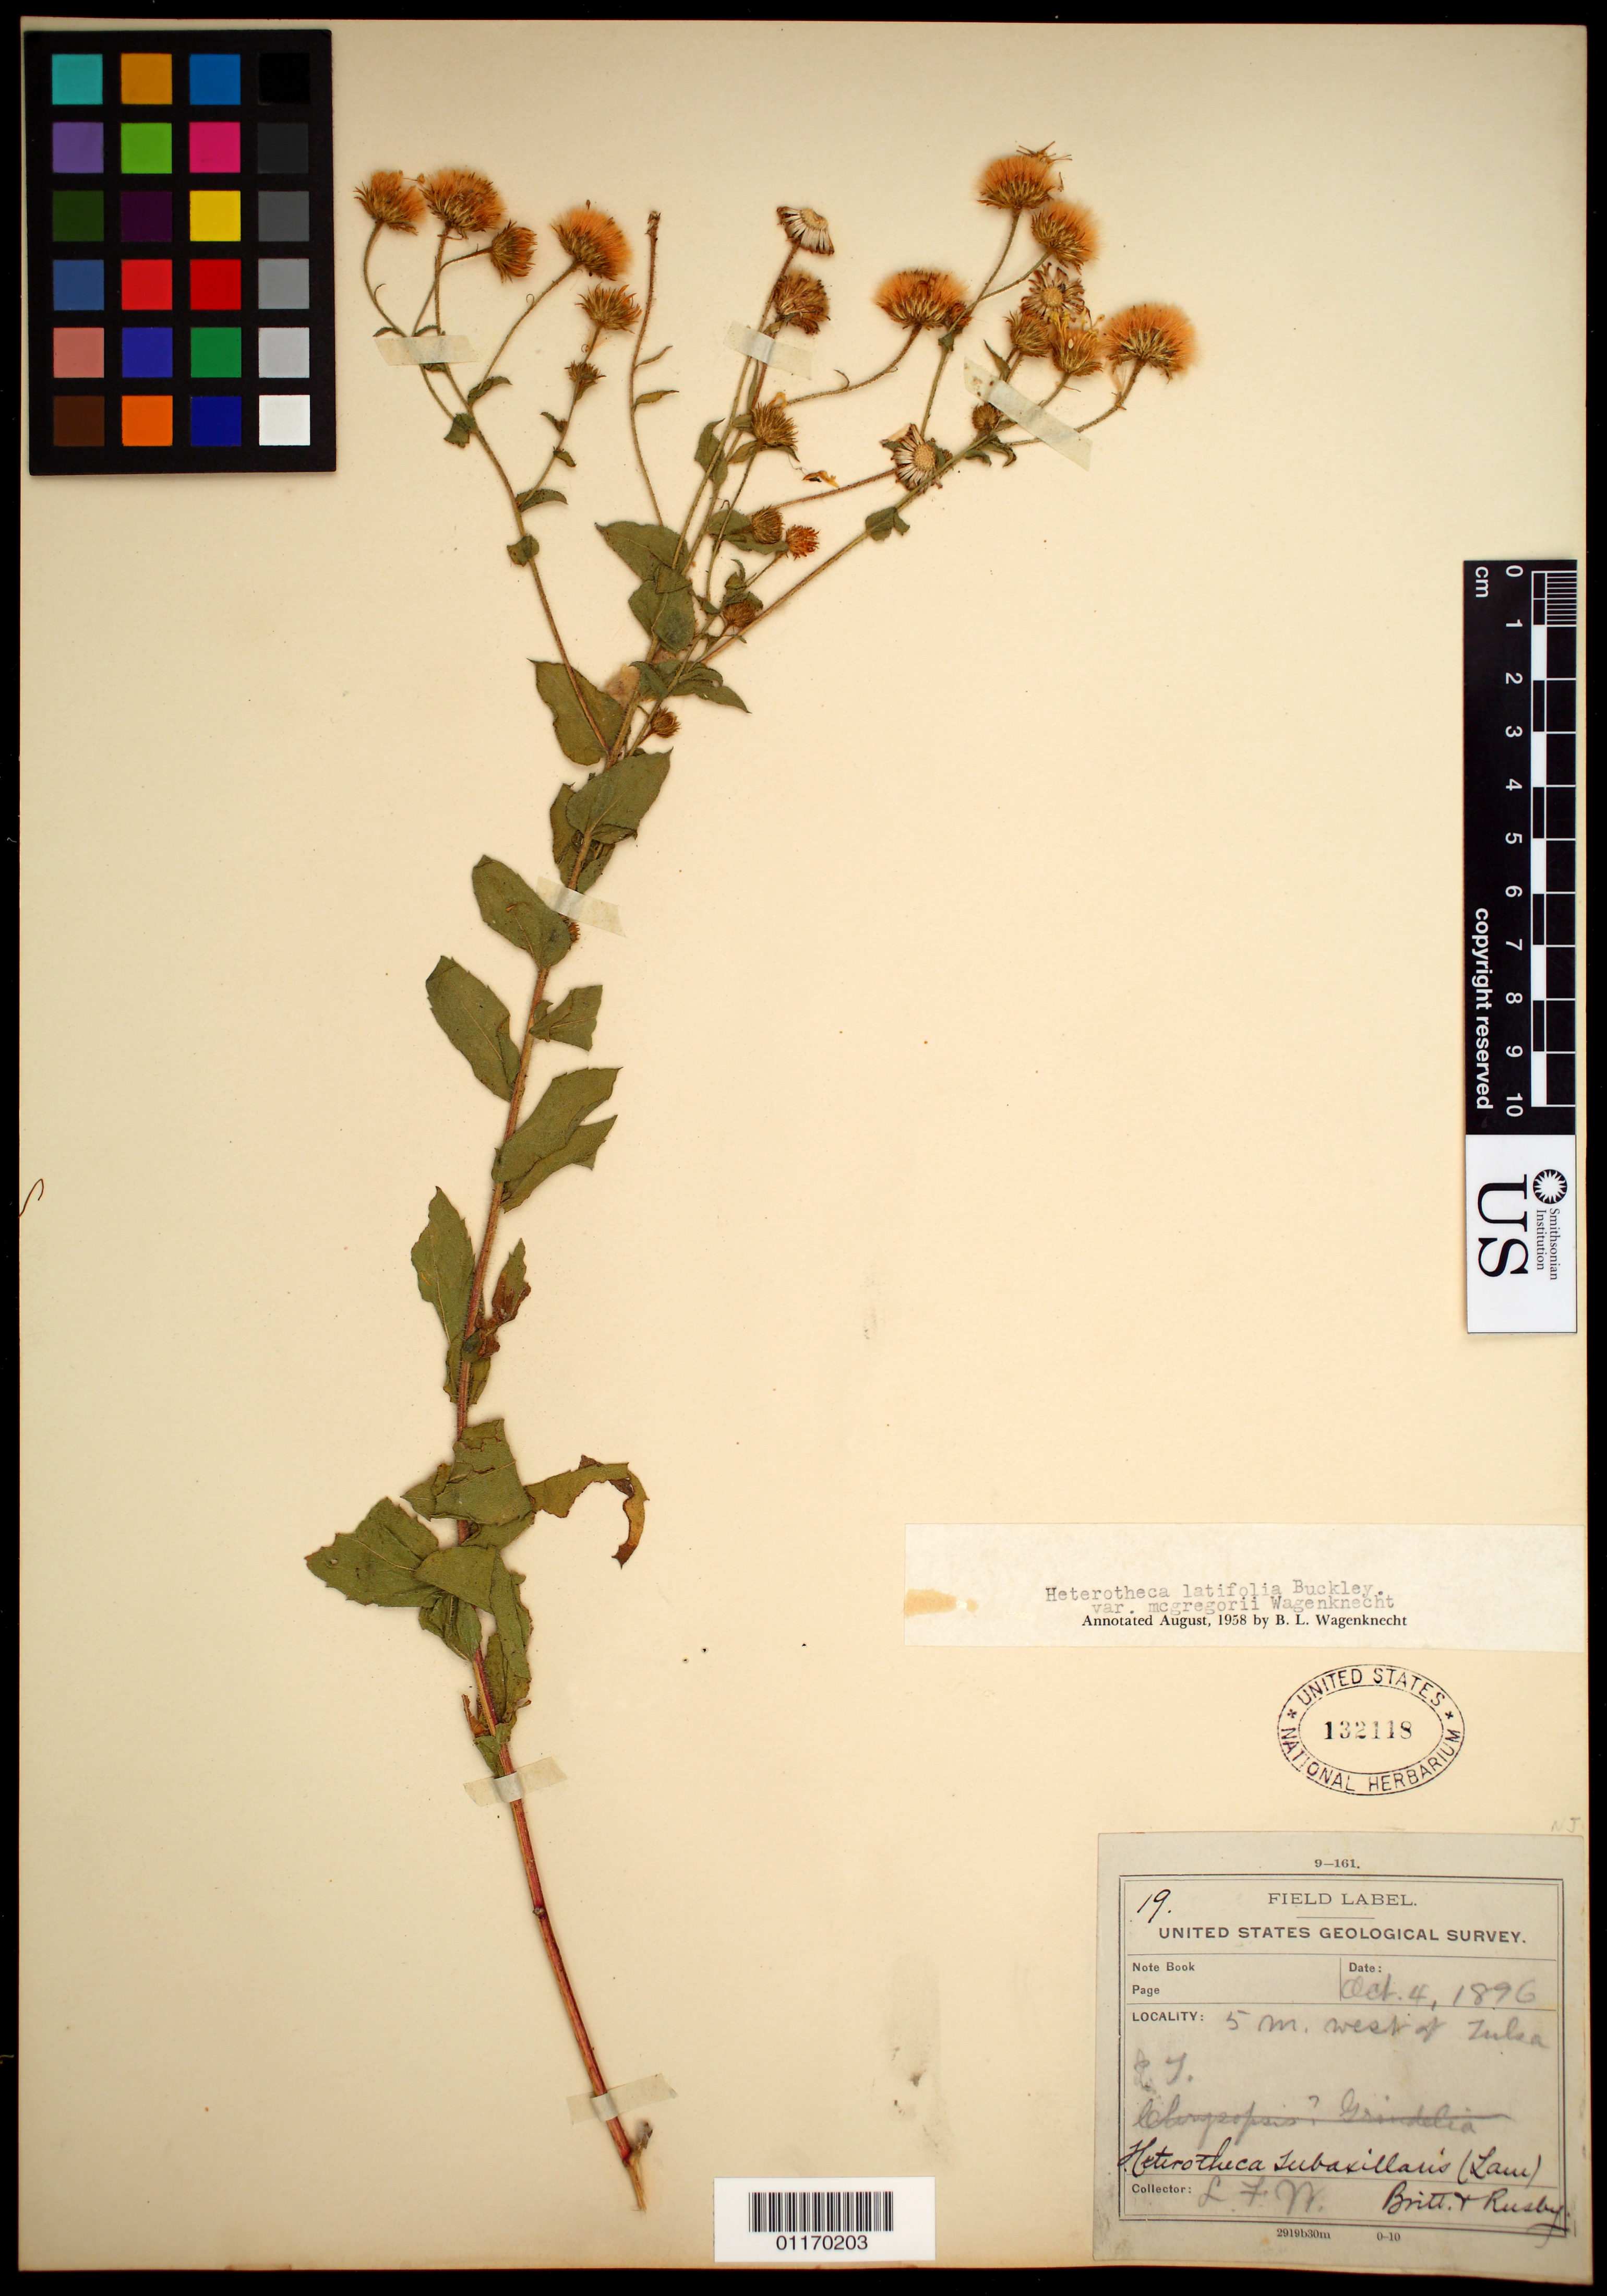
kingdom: Plantae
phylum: Tracheophyta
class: Magnoliopsida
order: Asterales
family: Asteraceae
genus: Heterotheca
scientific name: Heterotheca latifolia var. macgregoris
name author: B. Wagenkn.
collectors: L. F. Ward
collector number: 19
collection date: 1896-10-04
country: United States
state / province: Oklahoma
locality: Tulsa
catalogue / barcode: US 132118